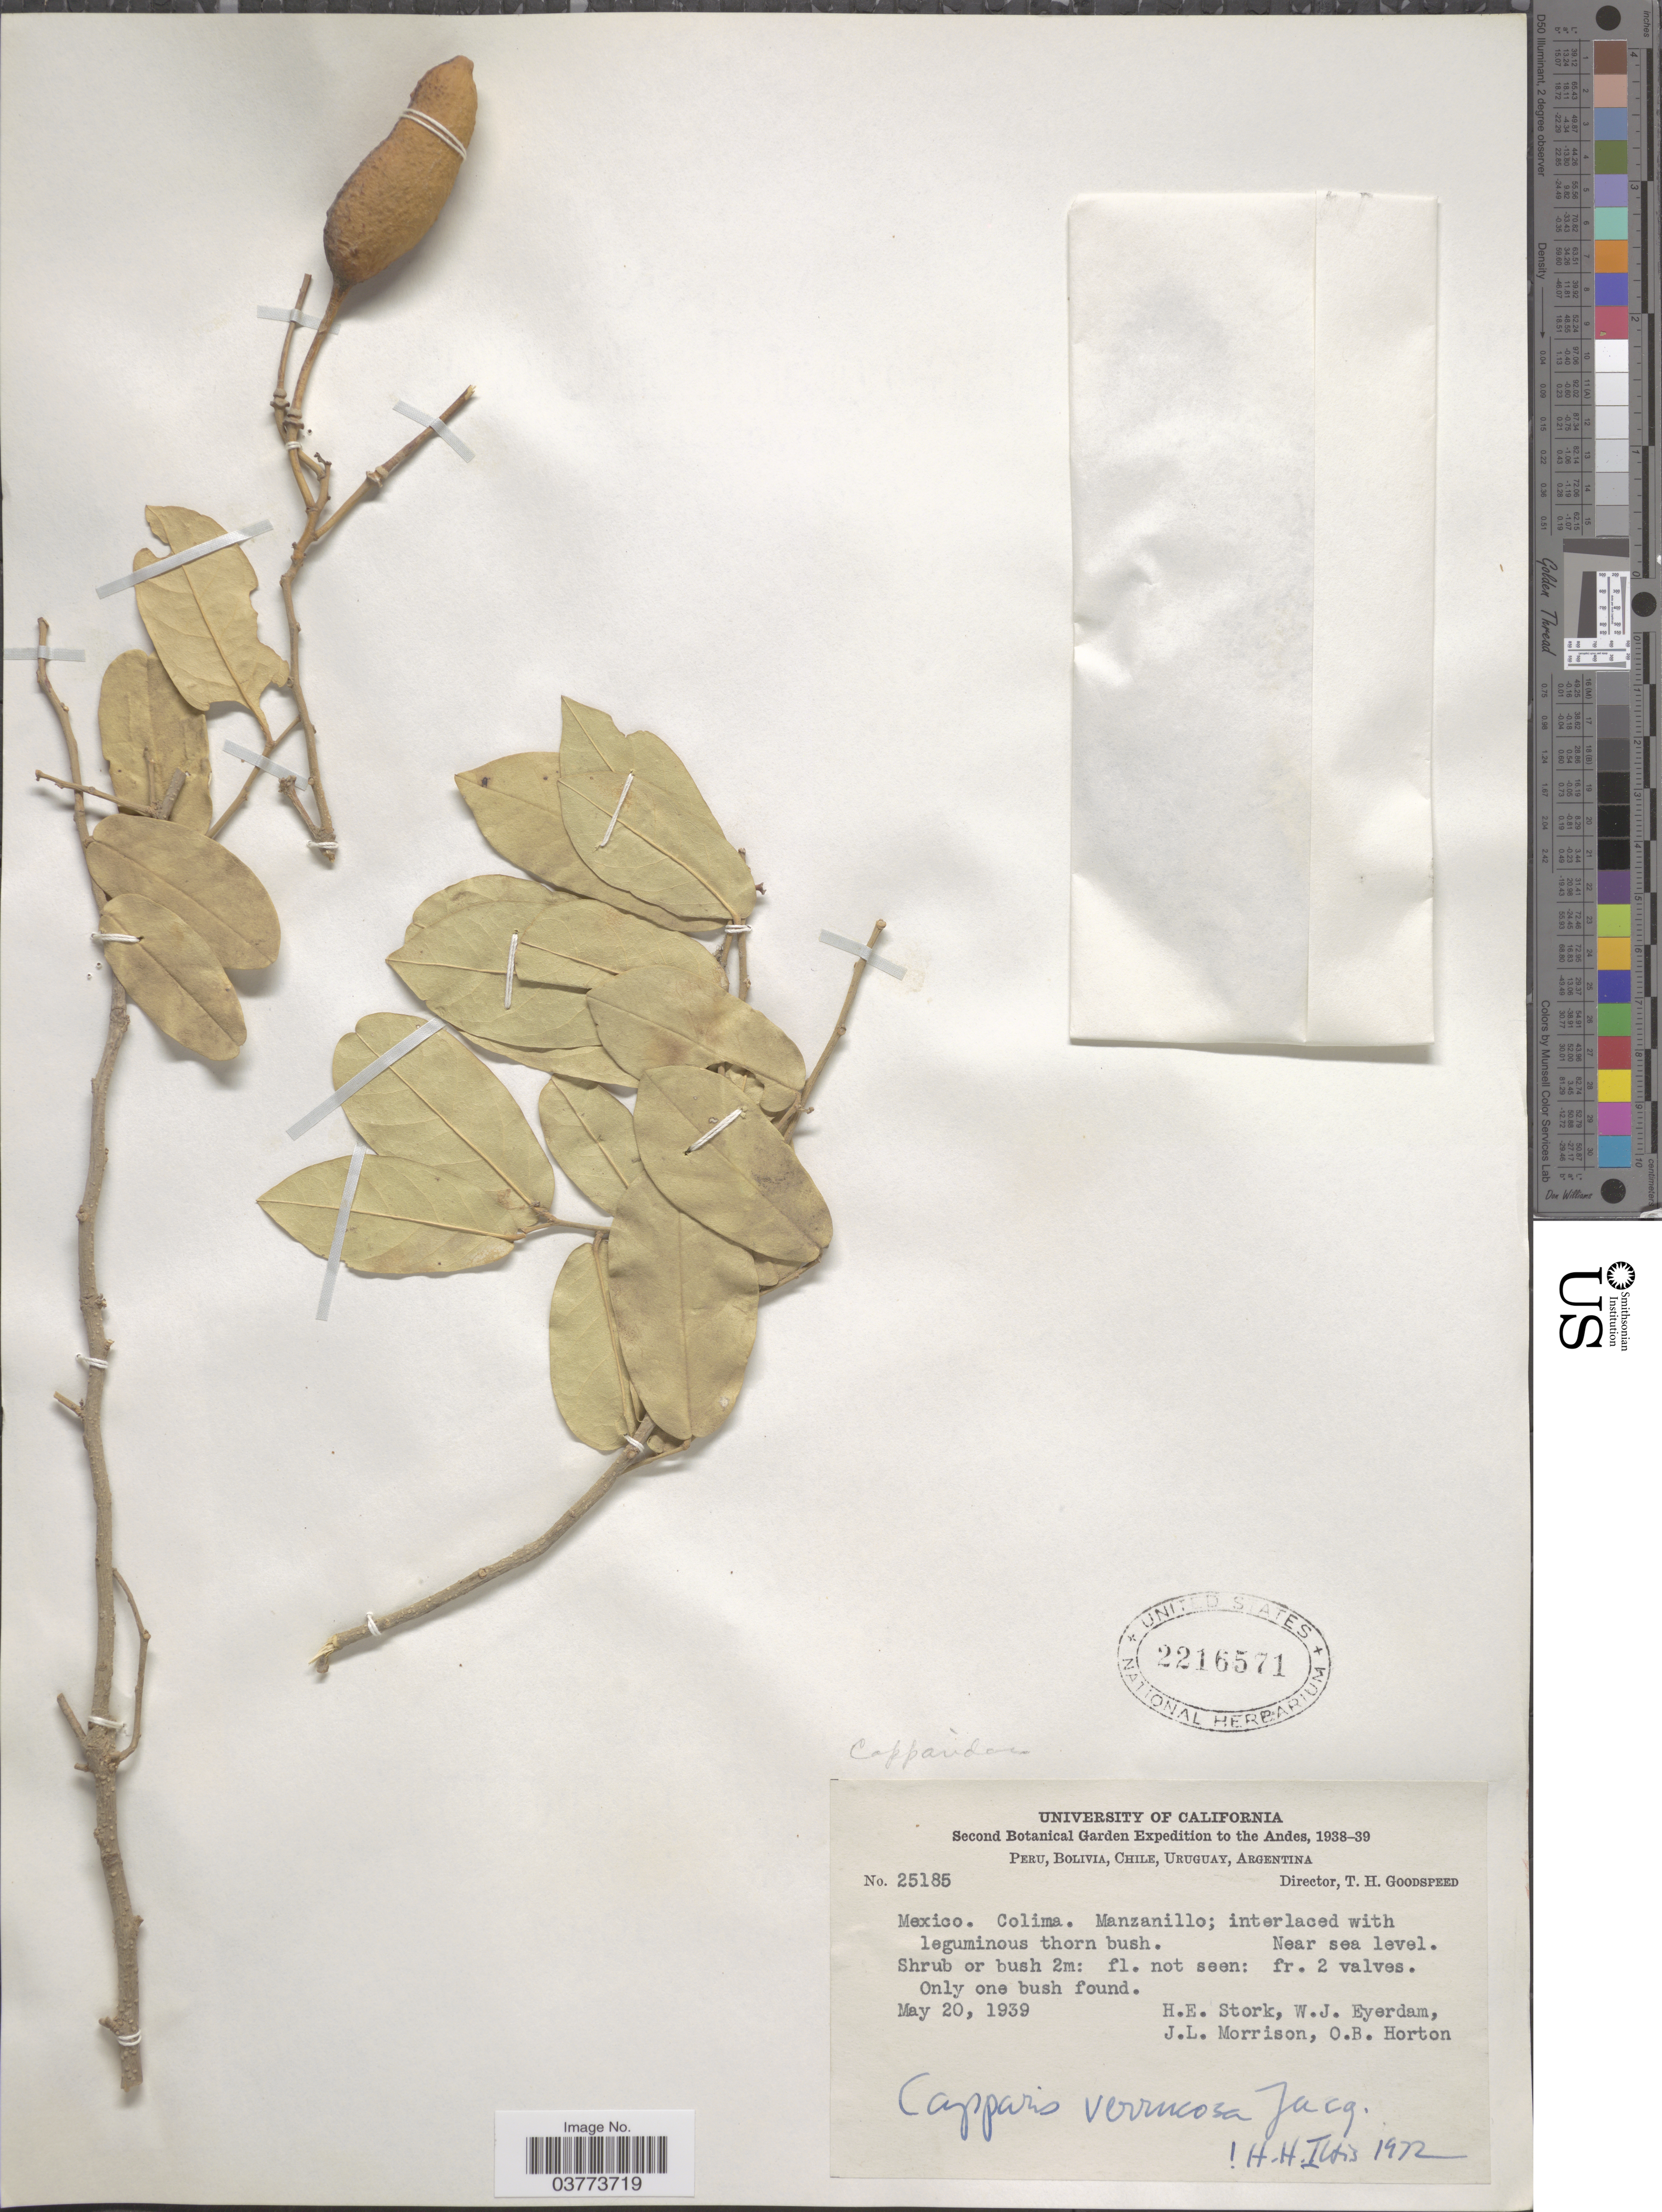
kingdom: Plantae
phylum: Tracheophyta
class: Magnoliopsida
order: Brassicales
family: Capparaceae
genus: Cynophalla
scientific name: Cynophalla verrucosa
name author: (Jacq.) J. Presl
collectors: H. E. Stork, W. J. Eyerdam, J. Morrison & O. B. Horton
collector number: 25185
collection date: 1939-05-20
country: Mexico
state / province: Colima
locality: The Andes. Manzanillo.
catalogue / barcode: US 2216571